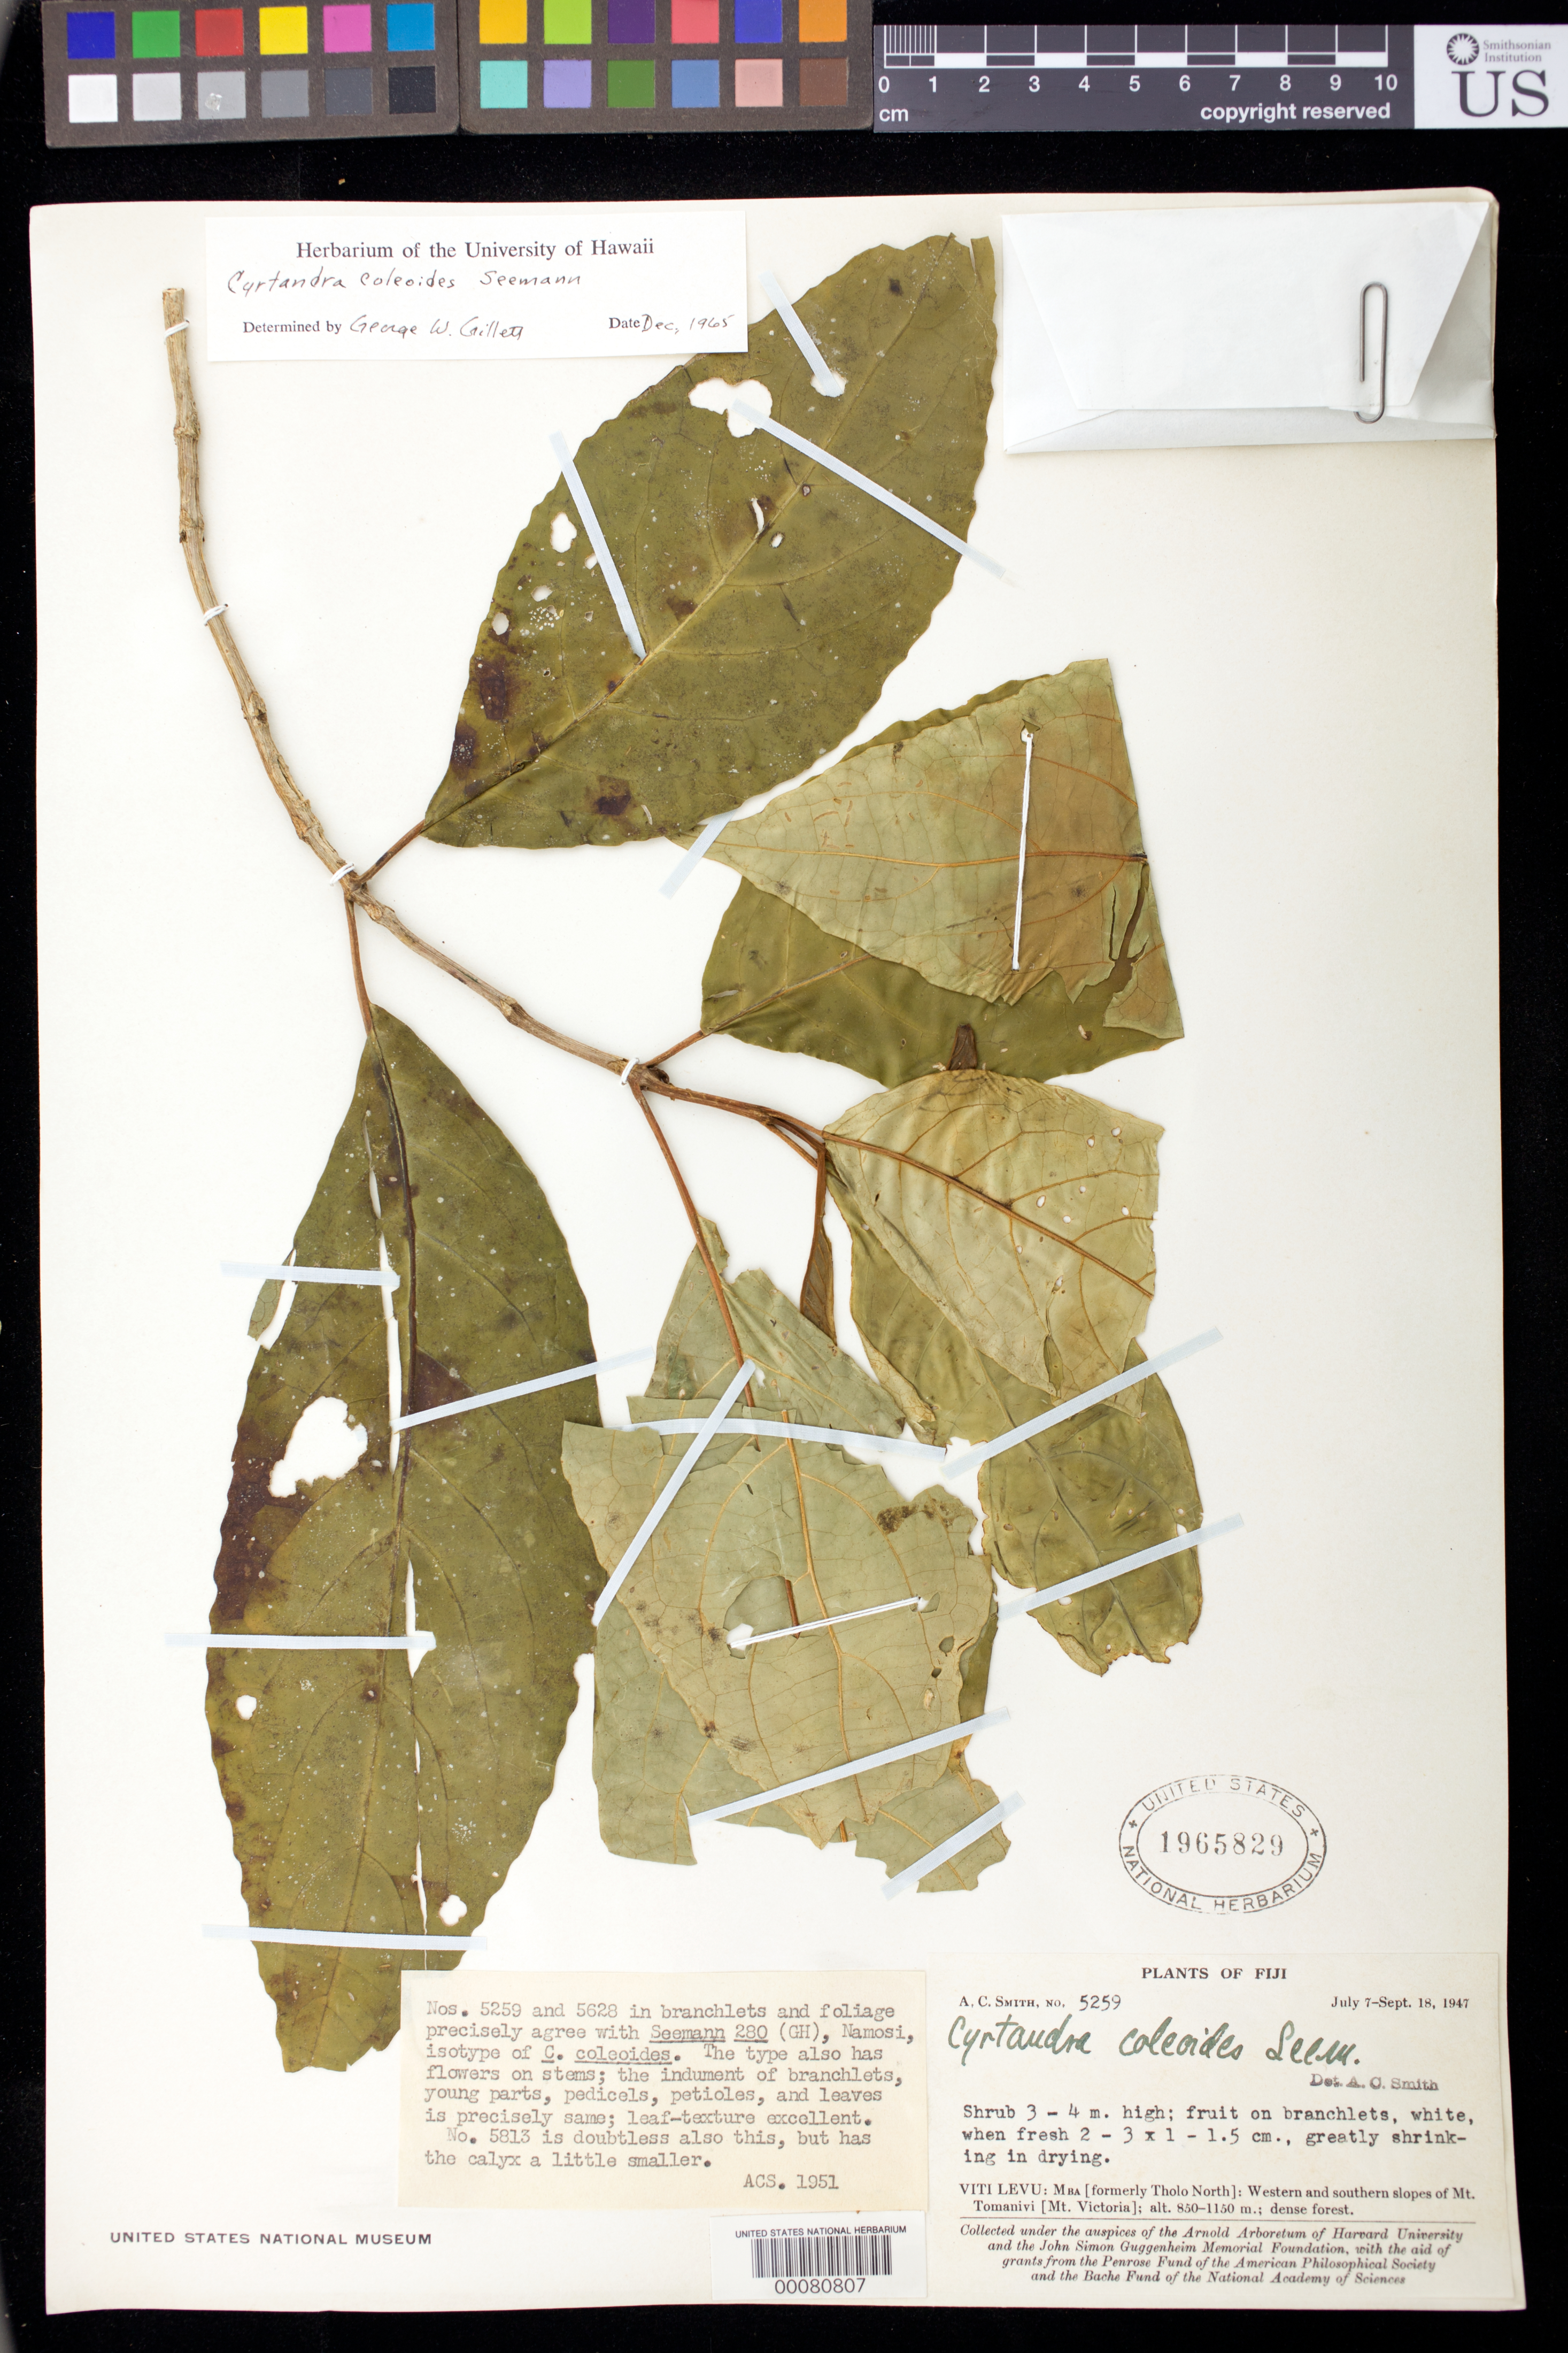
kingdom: Plantae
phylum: Tracheophyta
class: Magnoliopsida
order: Lamiales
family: Gesneriaceae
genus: Cyrtandra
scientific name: Cyrtandra coleoides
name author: Seem.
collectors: A. C. Smith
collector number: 5259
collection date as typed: Jul-Sep 1947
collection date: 1947-07/1947-09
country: Fiji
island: Viti Levu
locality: Mba (formerly tholo north), western and southern slopes of mt tomanivi (mt victoria)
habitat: Dense forest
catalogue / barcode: US 1965829